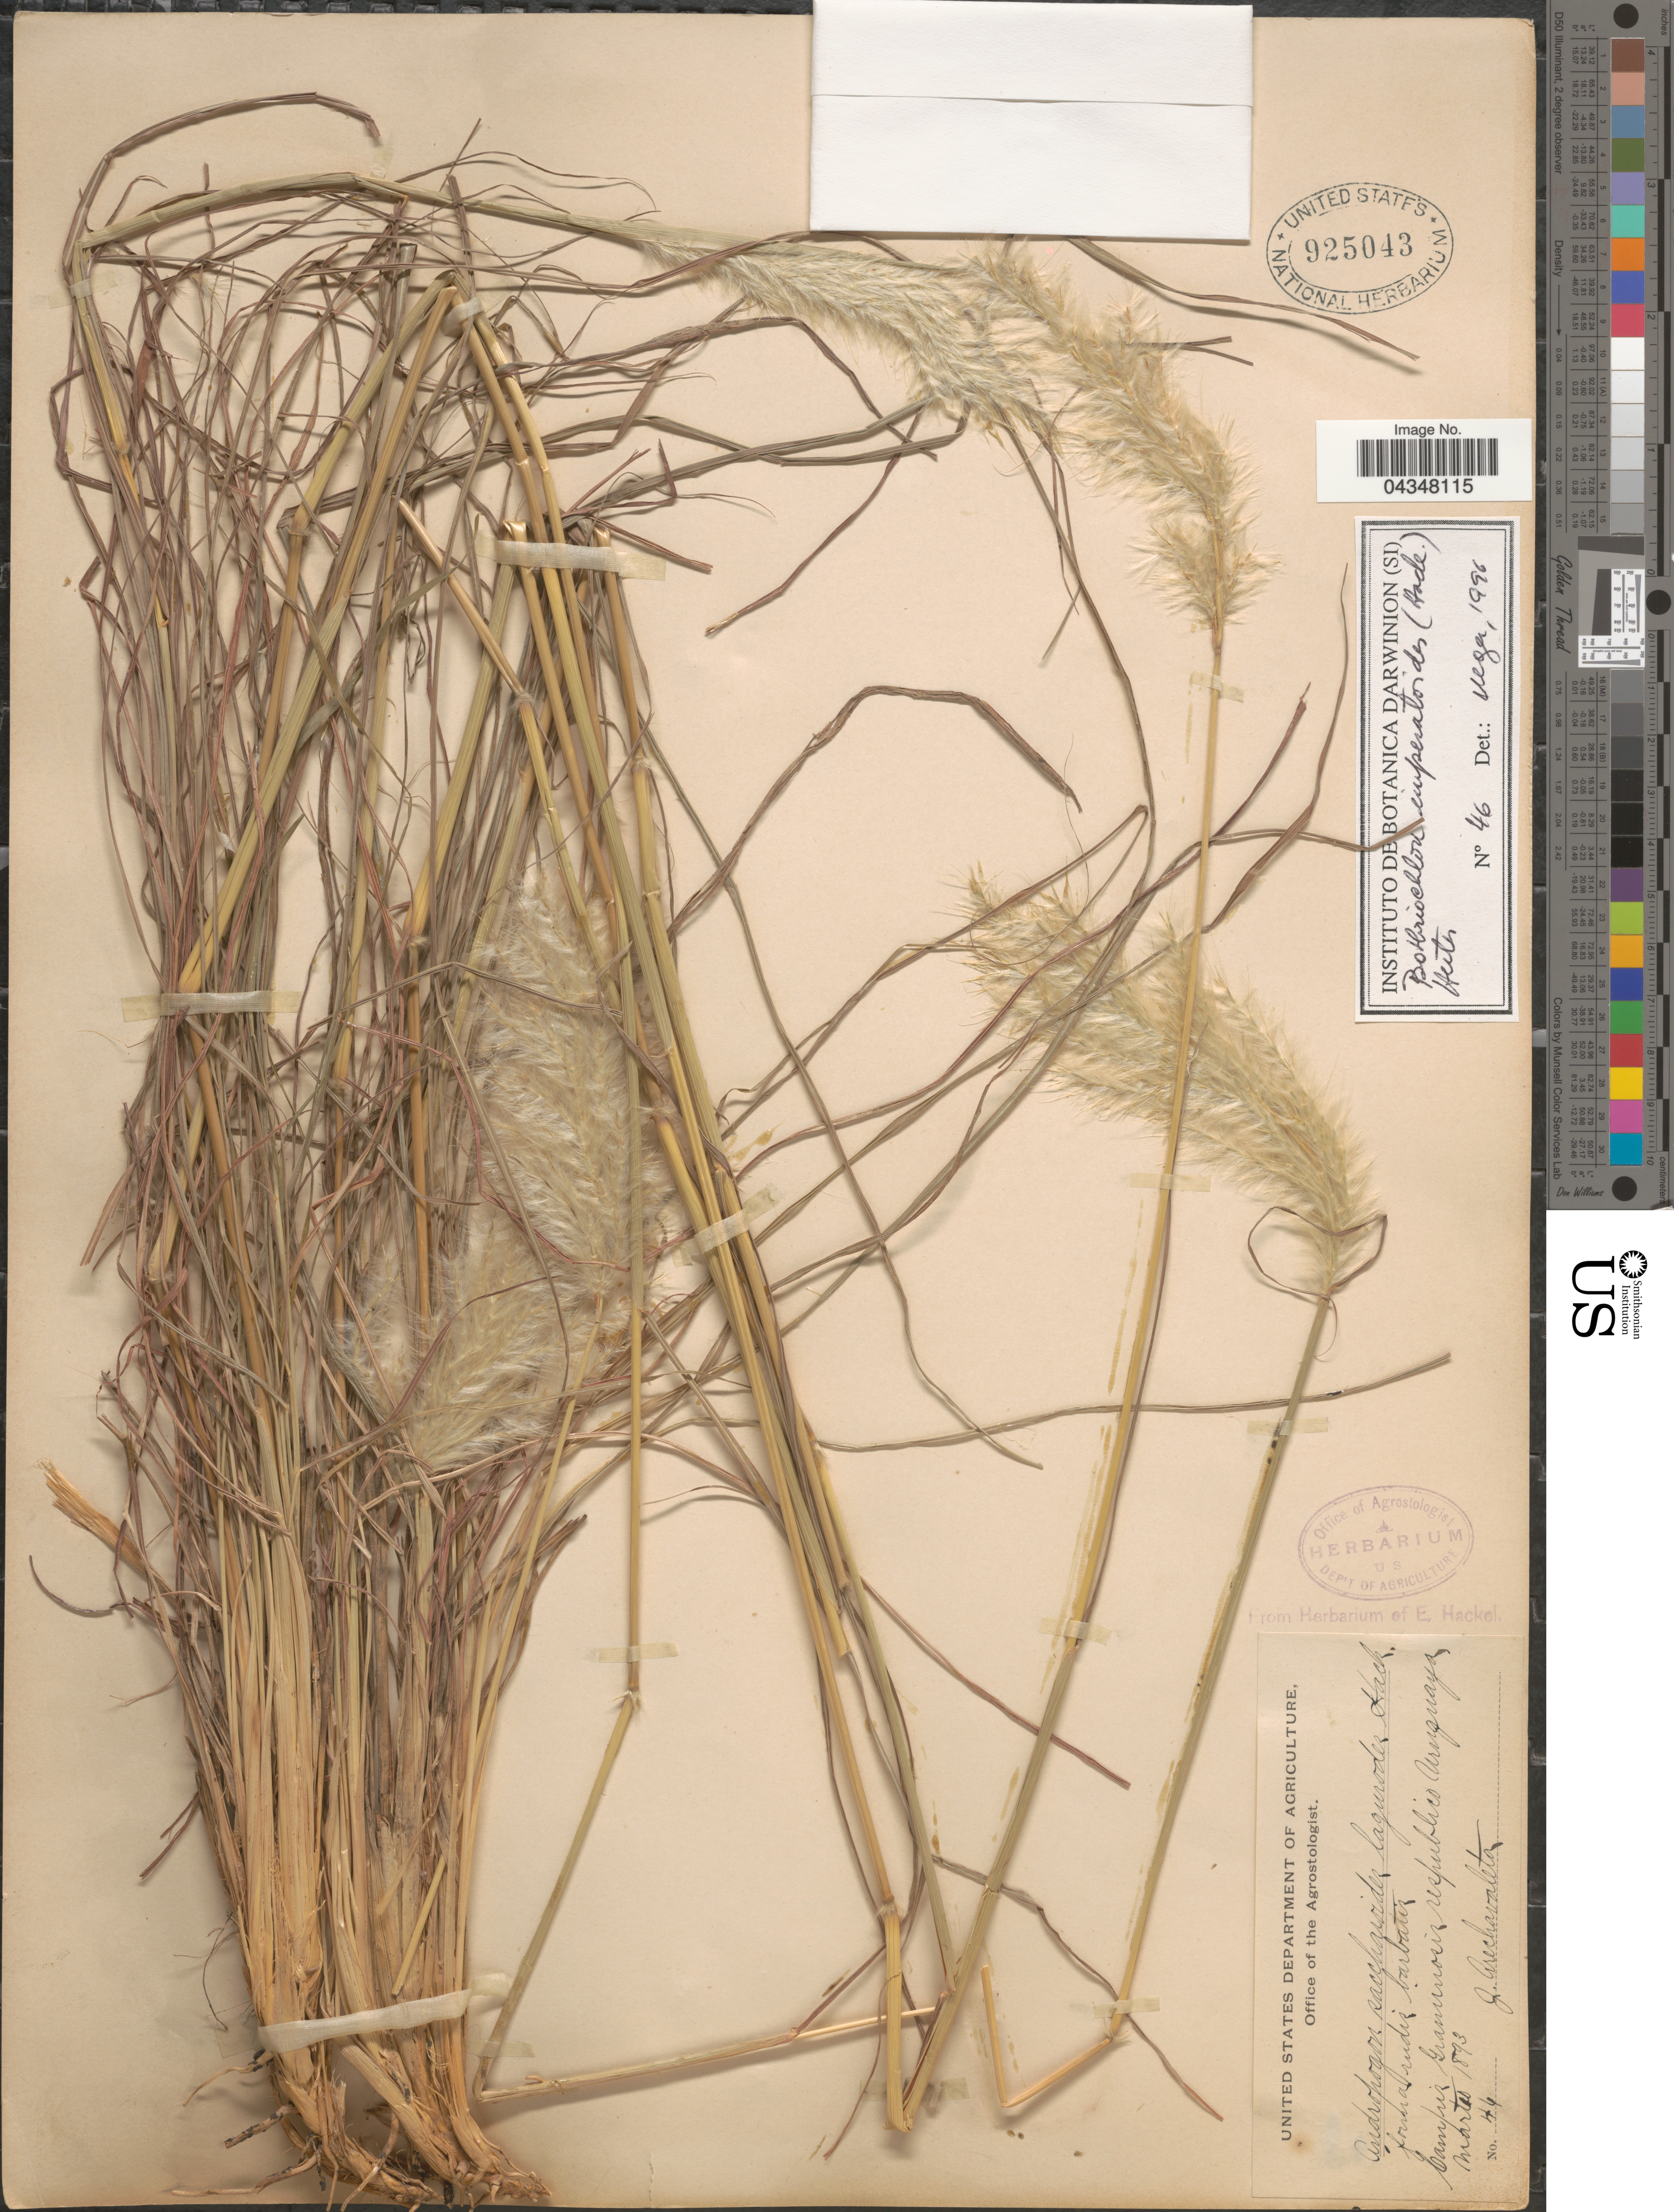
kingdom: Plantae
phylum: Tracheophyta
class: Liliopsida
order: Poales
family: Poaceae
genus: Bothriochloa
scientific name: Bothriochloa imperatoides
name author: (Hack.) Herter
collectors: J. Arechavaleta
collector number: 46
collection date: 1893-03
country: Uruguay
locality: Campis Graminosis republico Uruguay.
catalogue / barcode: US 925043